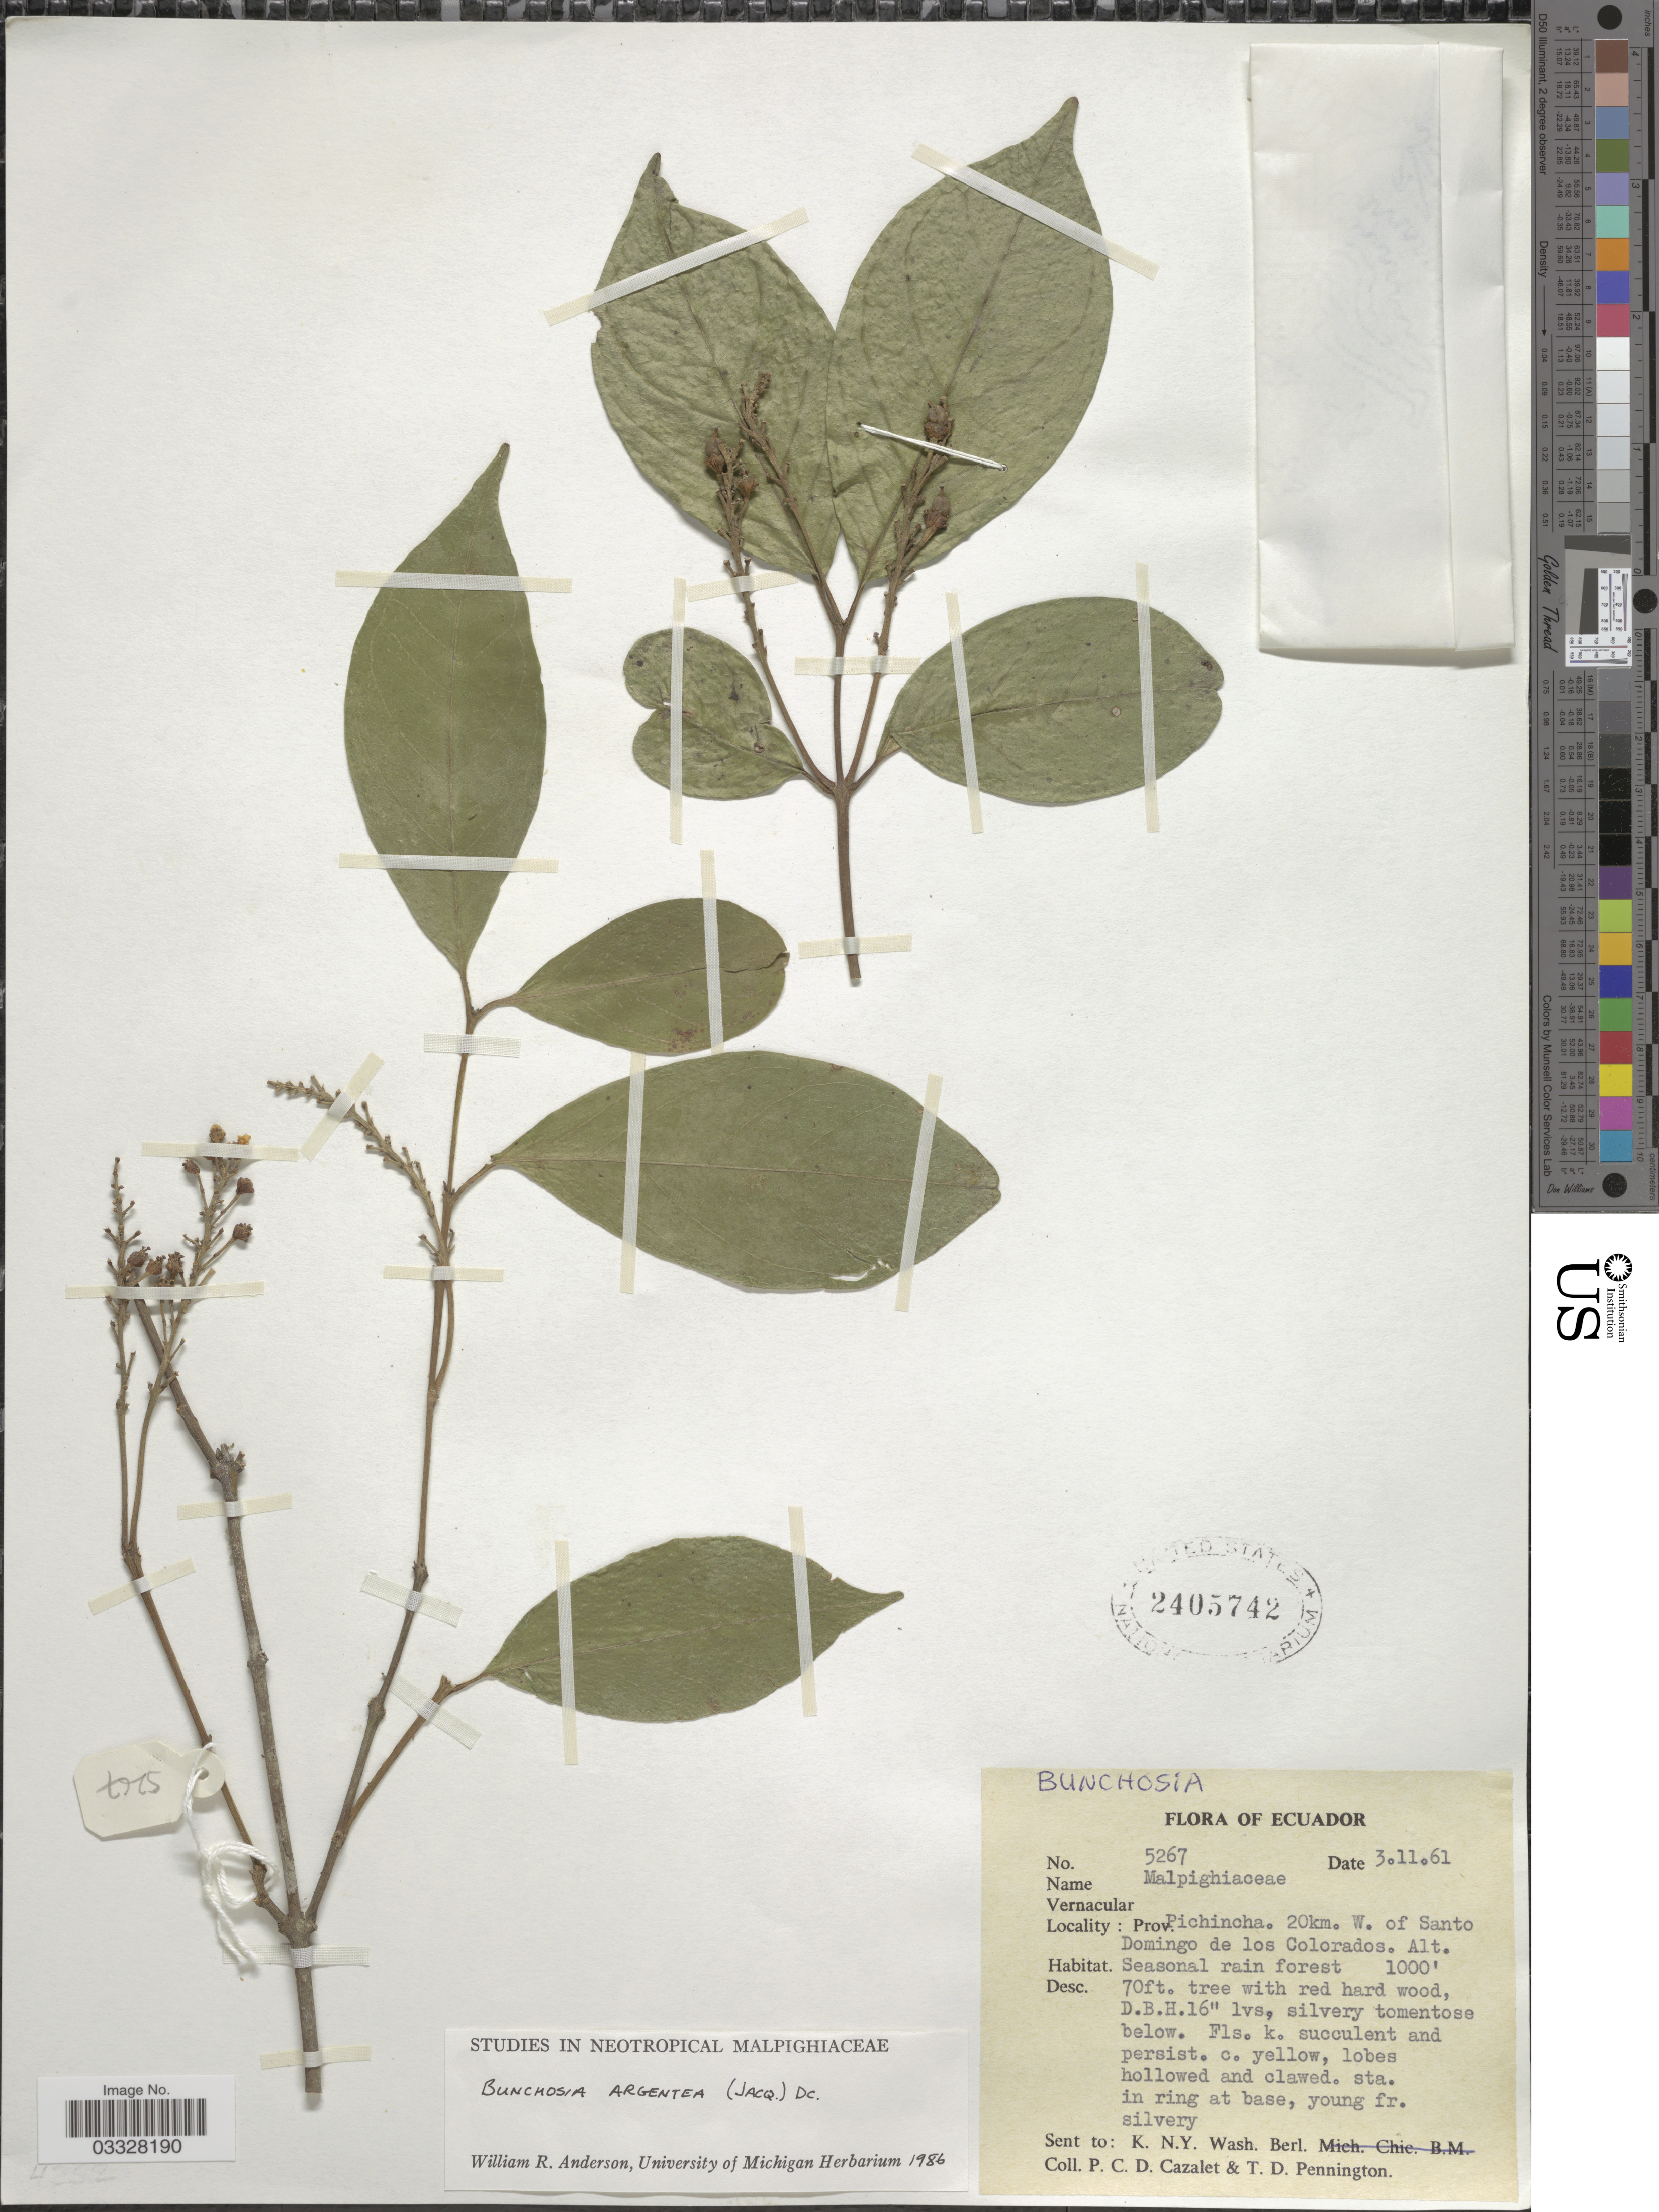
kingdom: Plantae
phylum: Tracheophyta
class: Magnoliopsida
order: Malpighiales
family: Malpighiaceae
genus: Bunchosia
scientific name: Bunchosia argentea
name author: (Jacq.) DC.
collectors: P. C. D. Cazalet & T. D. Pennington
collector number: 5267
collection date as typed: Transcribed d/m/y: 3/11/61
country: Ecuador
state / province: Pichincha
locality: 20 km. W. of Santo Domingo de los Colorados.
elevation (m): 305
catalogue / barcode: US 2405742